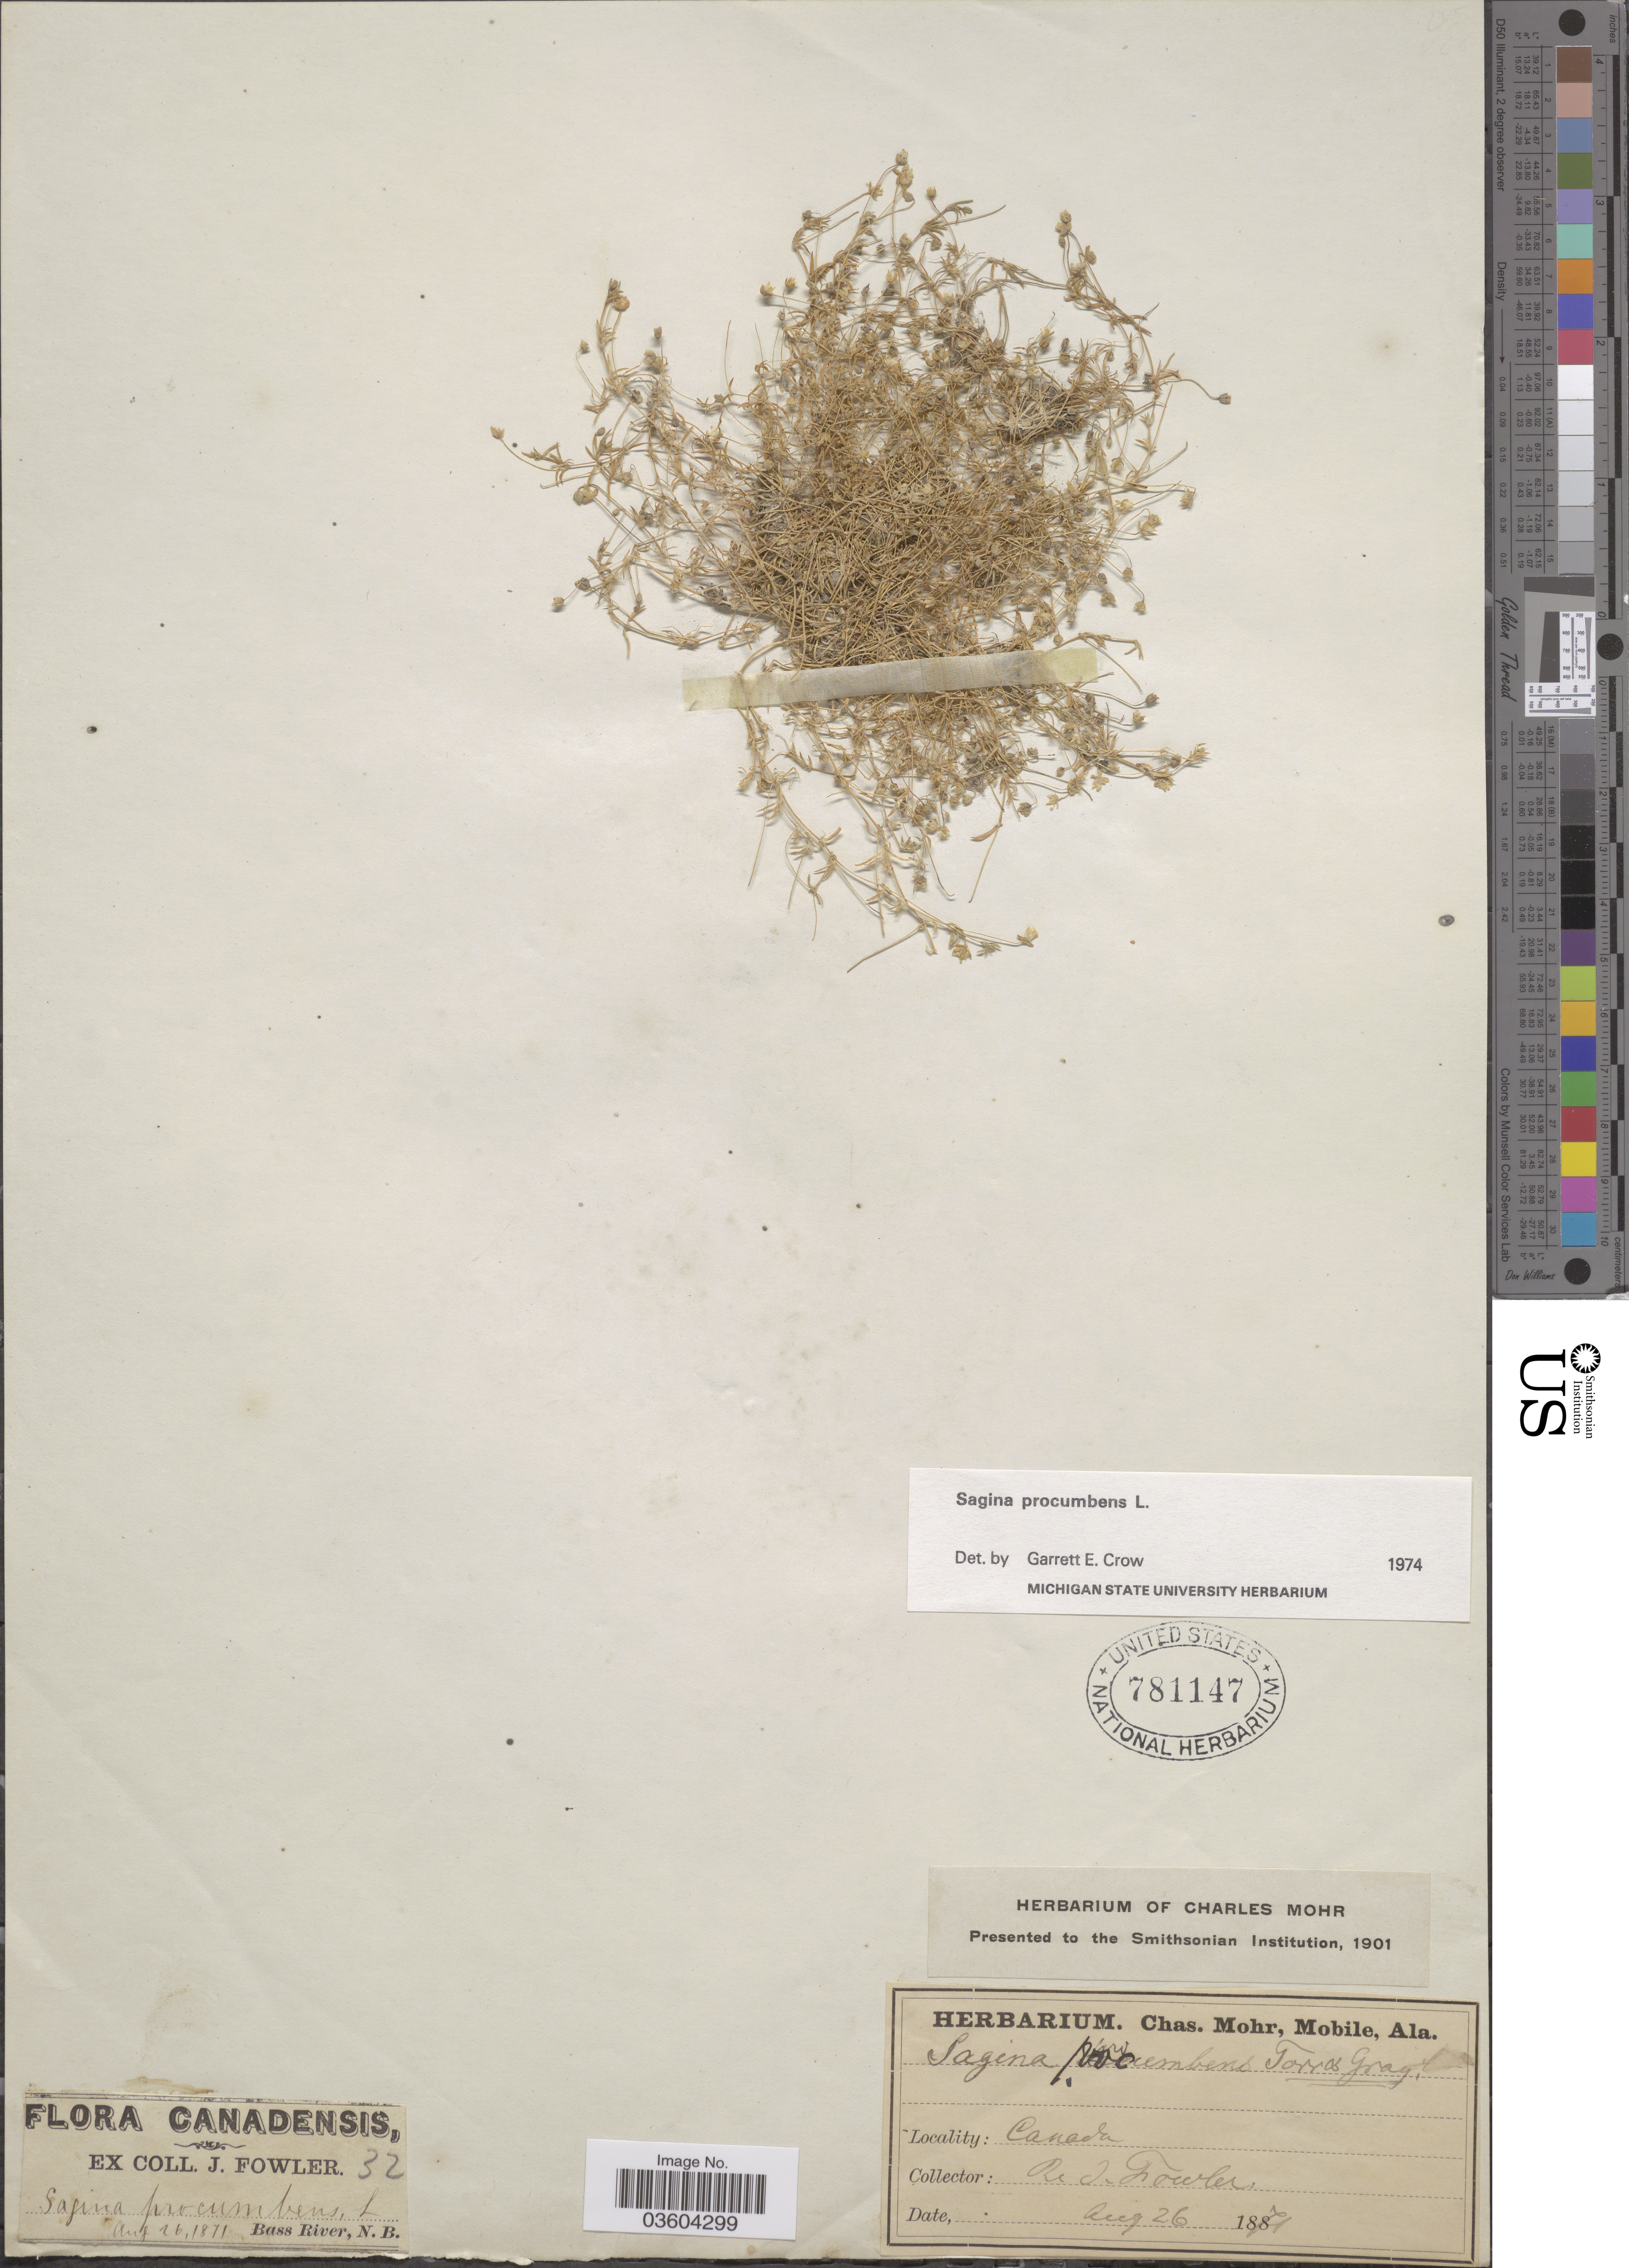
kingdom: Plantae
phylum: Tracheophyta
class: Magnoliopsida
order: Caryophyllales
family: Caryophyllaceae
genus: Sagina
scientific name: Sagina procumbens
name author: L.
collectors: J. Fowler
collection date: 1871-08-26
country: Canada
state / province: New Brunswick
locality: Bass River.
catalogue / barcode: US 781147